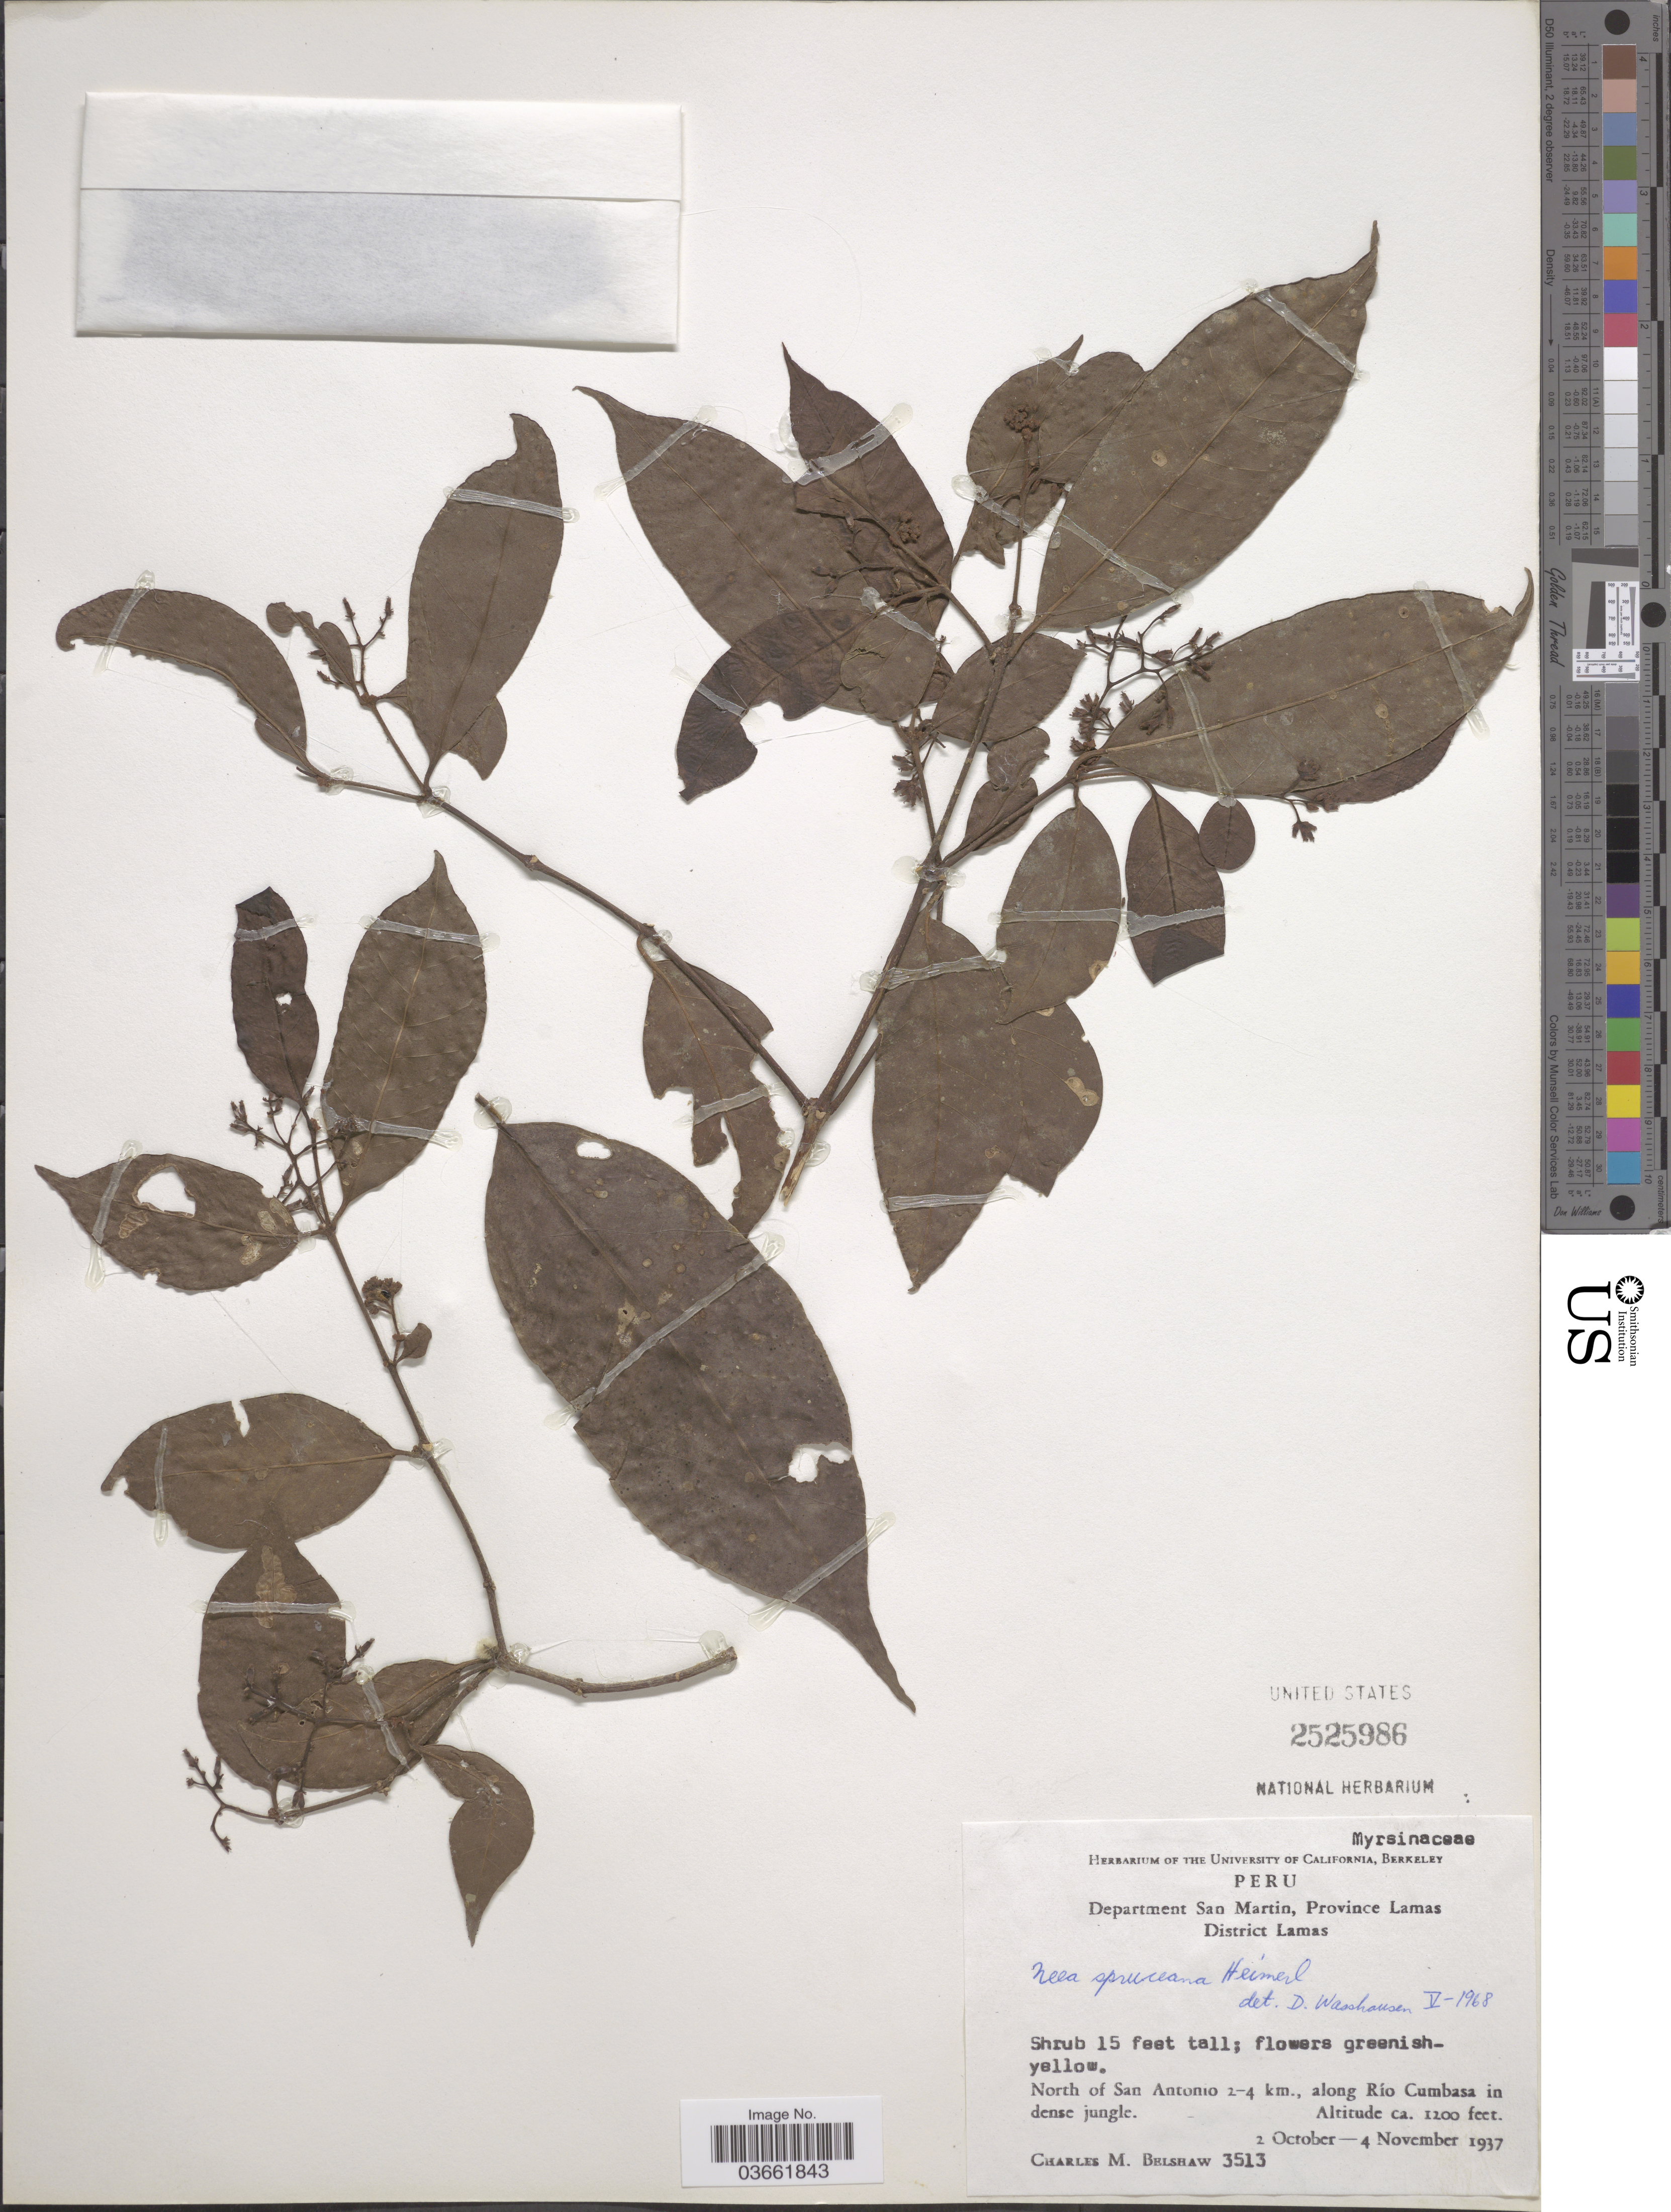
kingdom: Plantae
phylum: Tracheophyta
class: Magnoliopsida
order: Caryophyllales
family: Nyctaginaceae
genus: Neea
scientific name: Neea spruceana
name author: Heimerl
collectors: C. Shaw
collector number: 3513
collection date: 1937-10-02/1937-11-04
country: Peru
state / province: San Martín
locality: Department San Martin, Province Lamas. District Lamas. North of San Antonio 2-4 km., along Río Cumbasa in dense jungle.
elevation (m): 366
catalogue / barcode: US 2525986